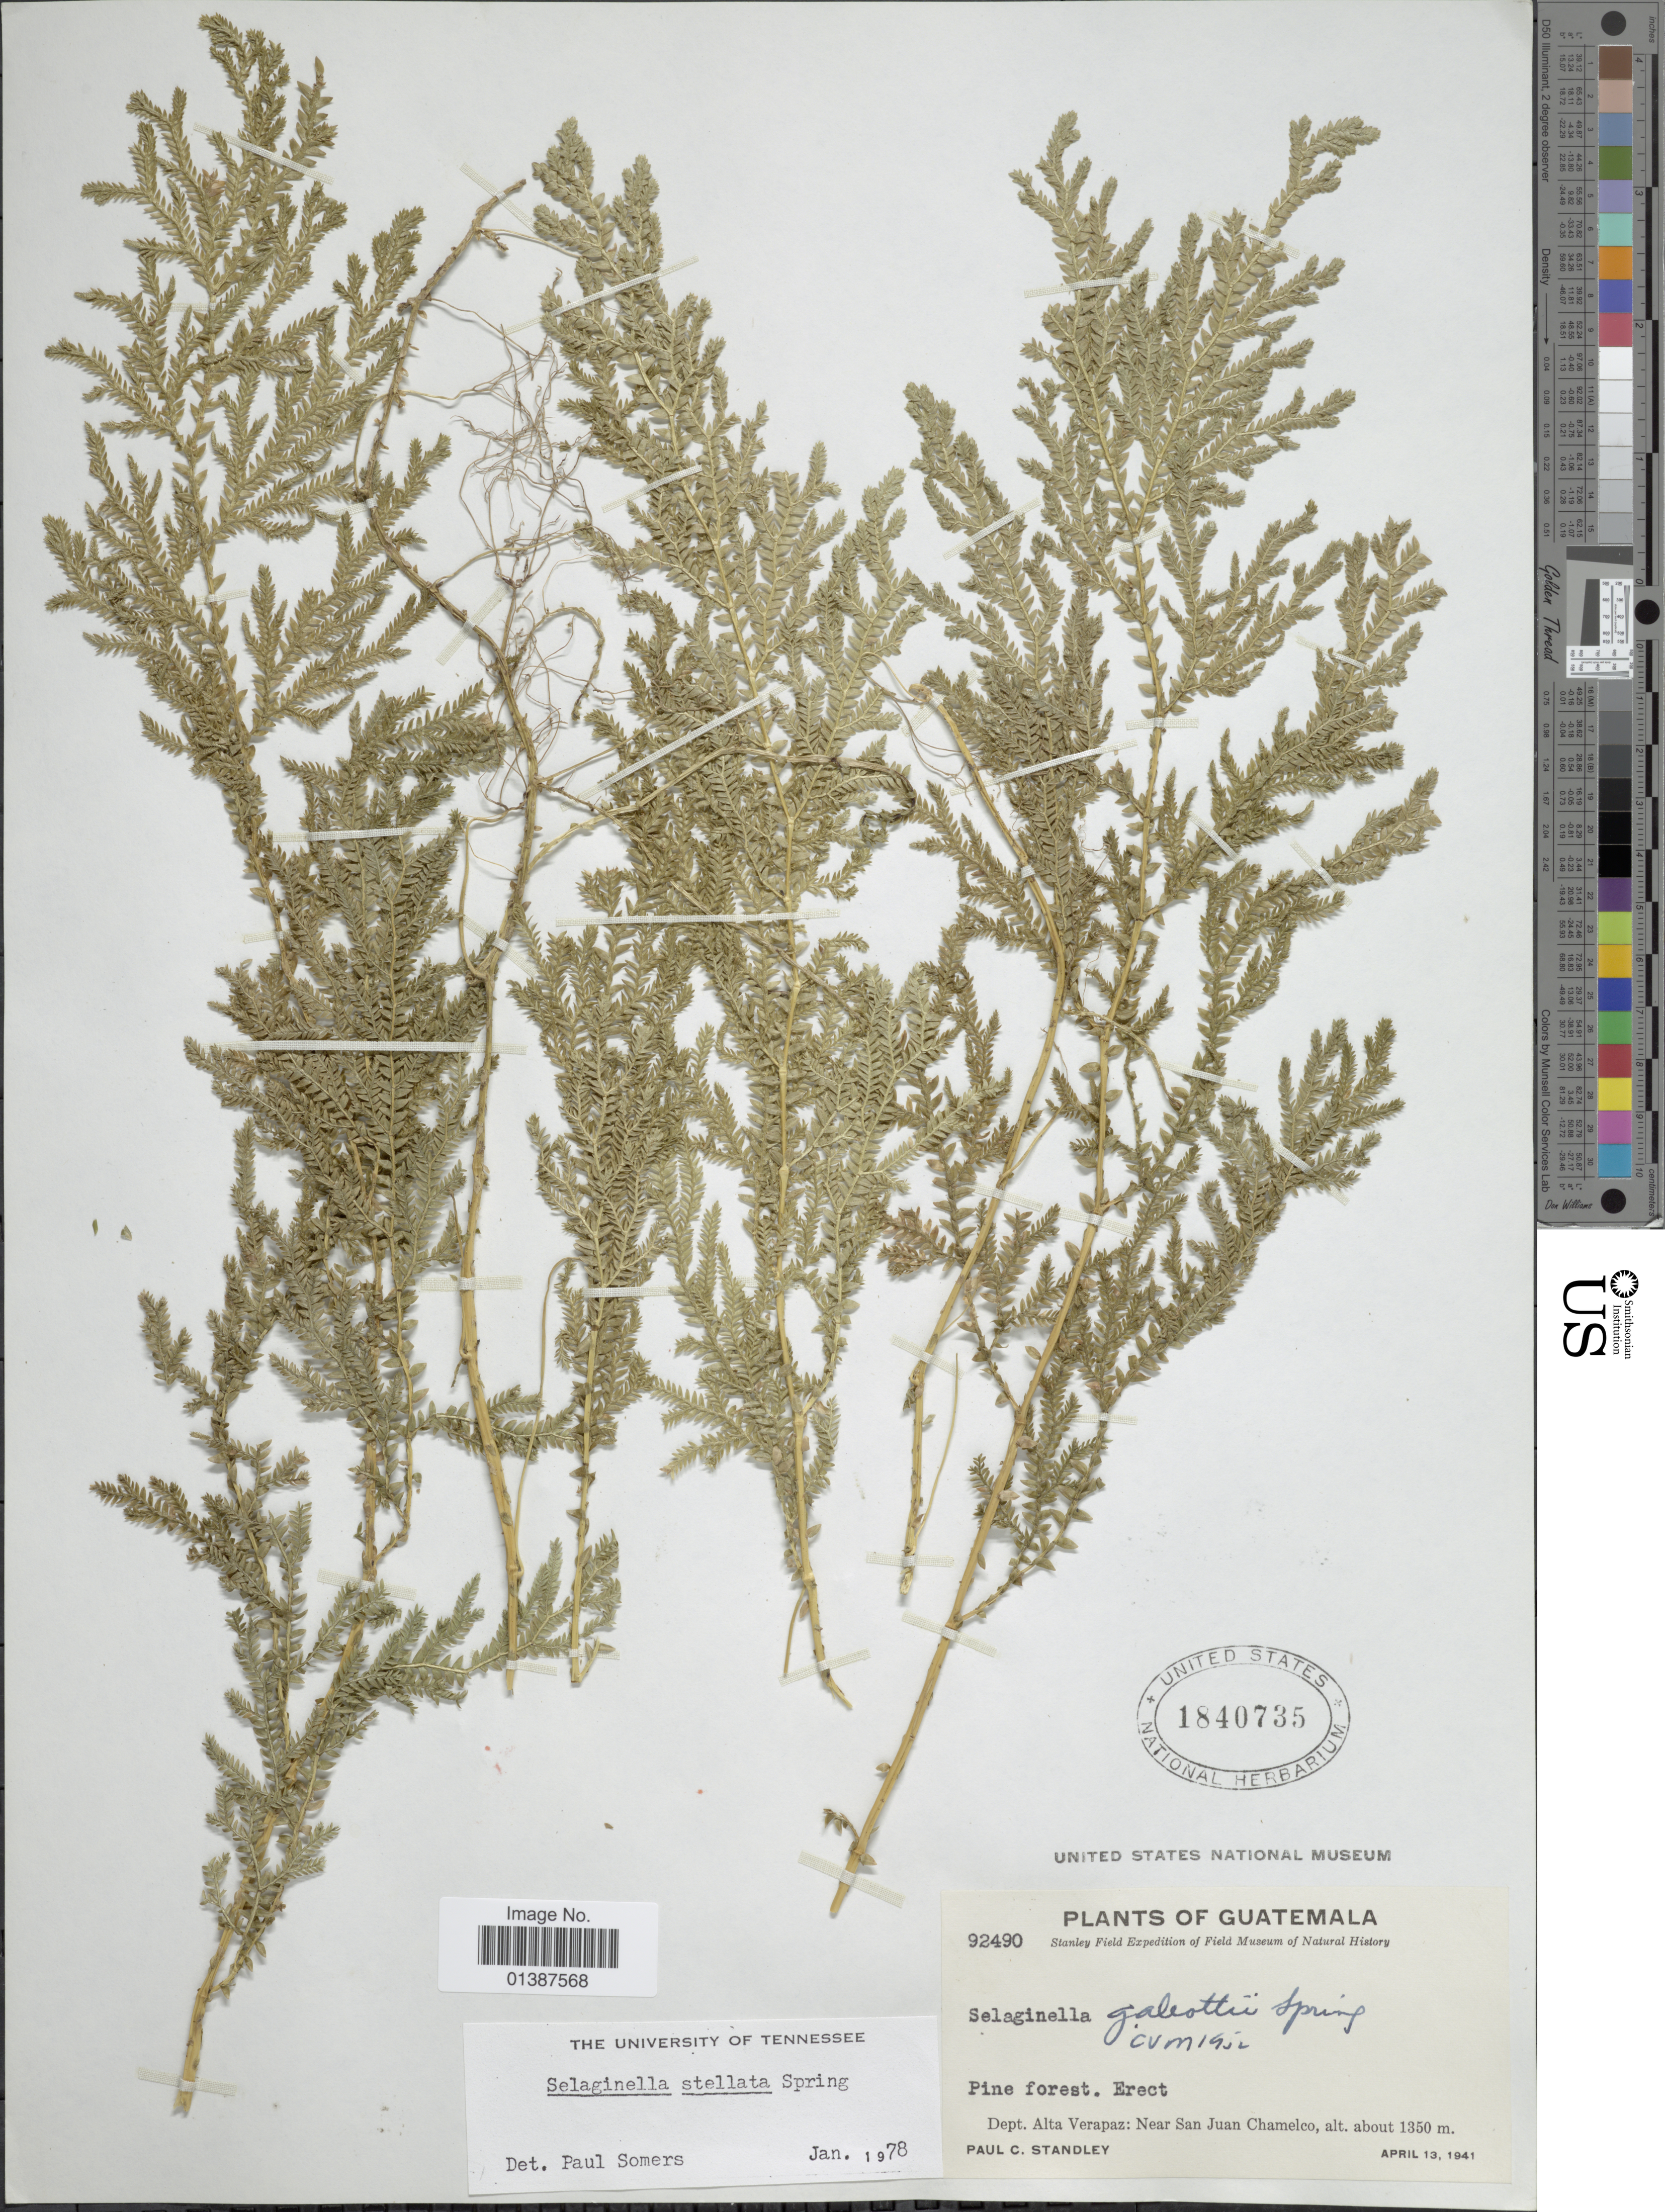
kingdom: Plantae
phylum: Tracheophyta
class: Lycopodiopsida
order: Selaginellales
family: Selaginellaceae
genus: Selaginella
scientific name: Selaginella galeottii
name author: Spring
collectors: P. C. Standley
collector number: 92490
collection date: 1941-04-13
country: Guatemala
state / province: Alta Verapaz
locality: Dept Alta verapaz: Near San Juan Chamelco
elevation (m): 1350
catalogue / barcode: US 1840735